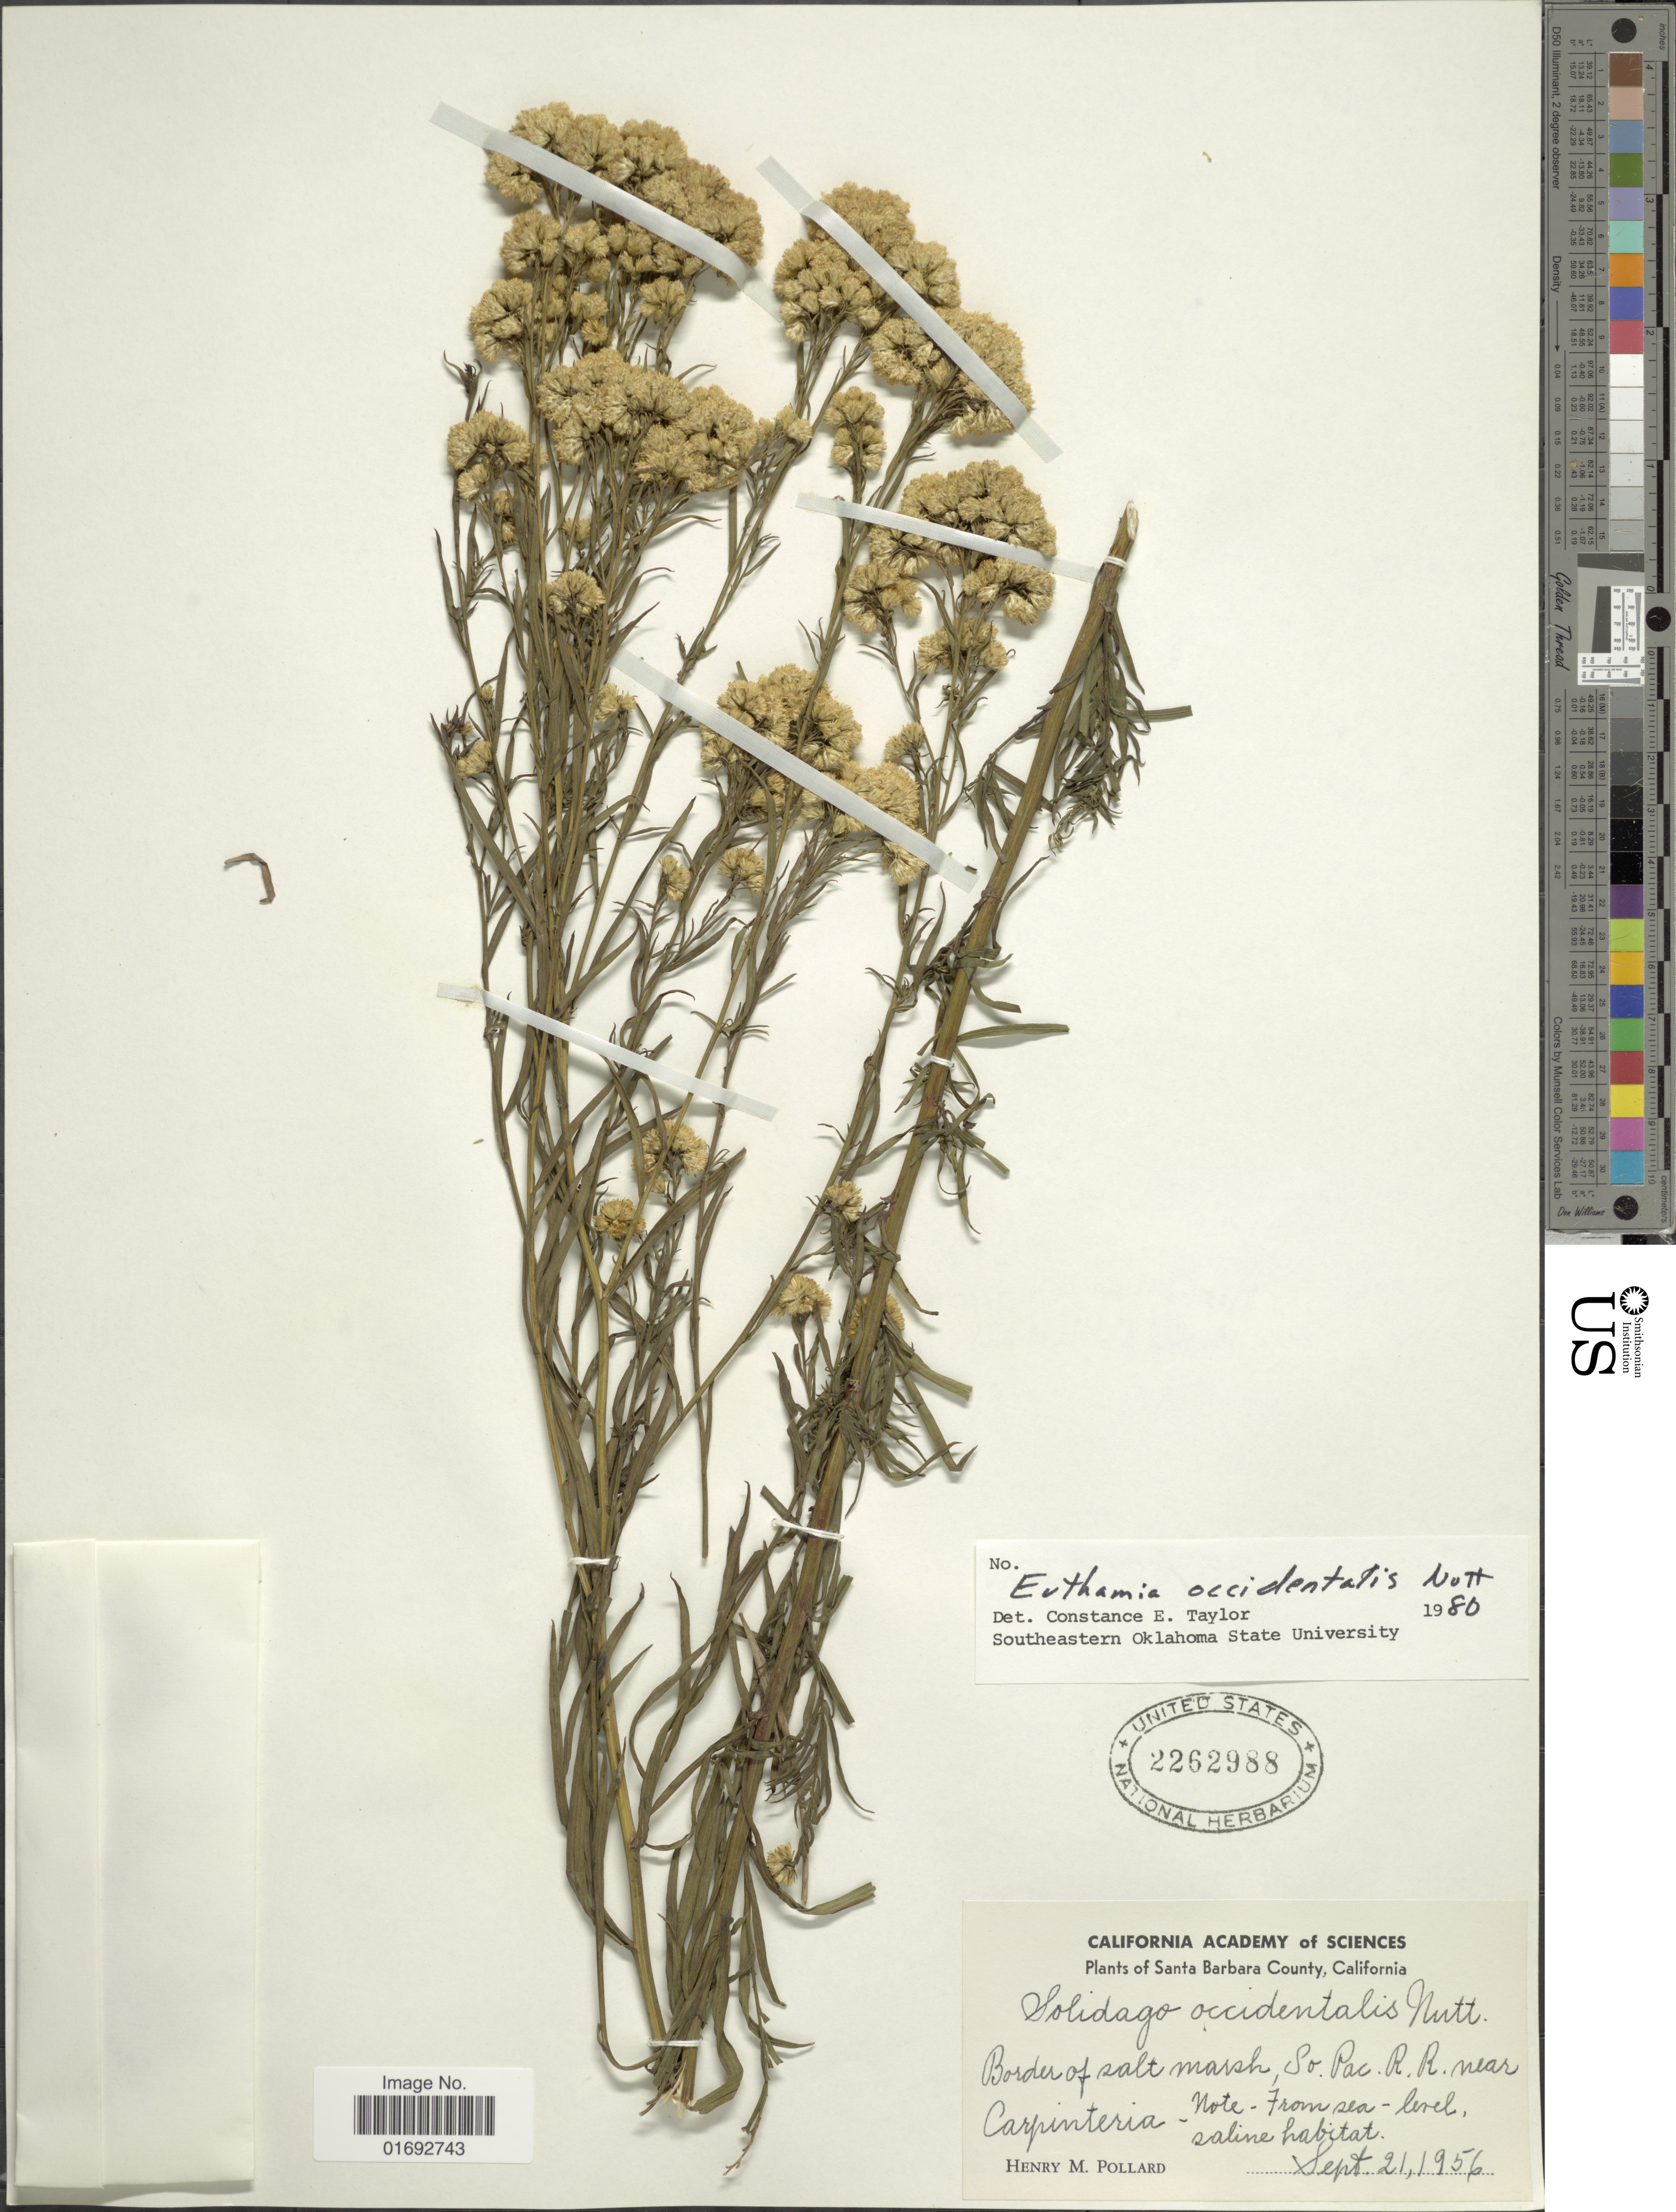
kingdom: Plantae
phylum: Tracheophyta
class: Magnoliopsida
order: Asterales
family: Asteraceae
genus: Euthamia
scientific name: Euthamia occidentalis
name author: Nutt.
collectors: H. M. Pollard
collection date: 1956-09-21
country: United States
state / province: California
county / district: Santa Barbara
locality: Santa Barbara County, So. Pac. R. R. near Carpinteria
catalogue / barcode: US 2262988